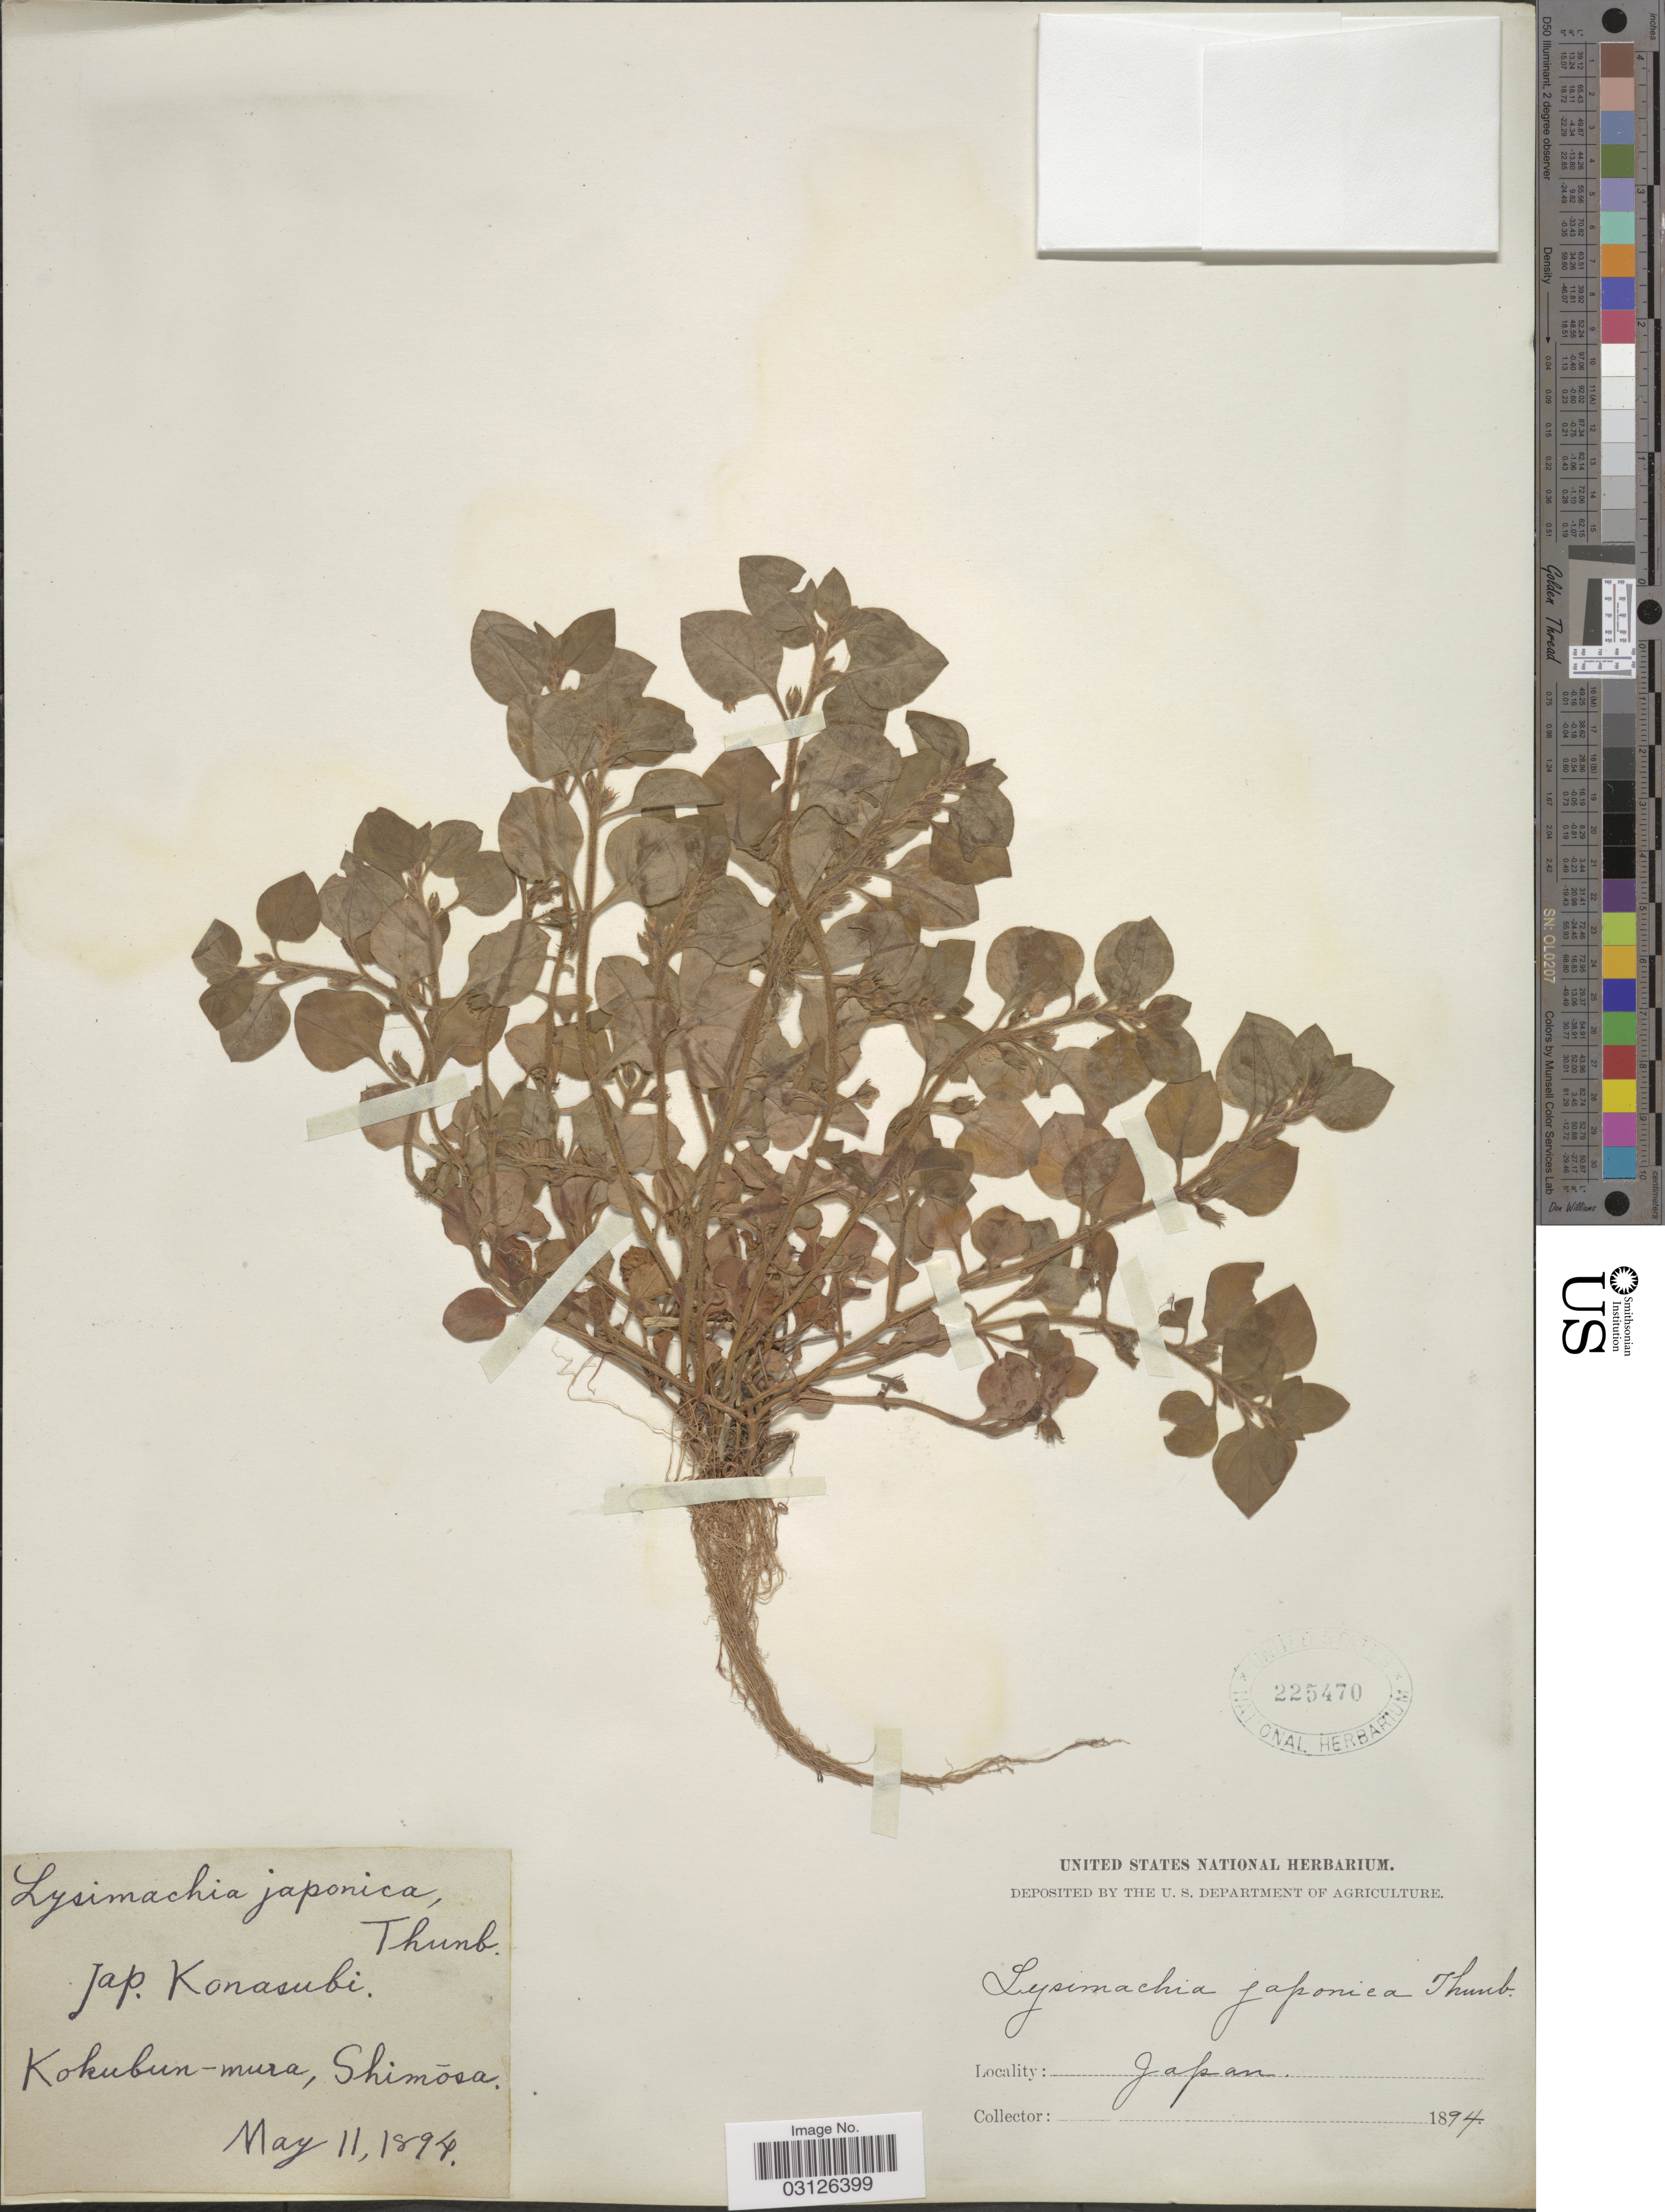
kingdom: Plantae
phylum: Tracheophyta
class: Magnoliopsida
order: Ericales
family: Primulaceae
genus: Lysimachia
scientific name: Lysimachia japonica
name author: Thunb.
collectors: ex herb. United States National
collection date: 1894-05-11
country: Japan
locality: Kokubun-mura, Shimösa.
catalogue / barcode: US 225470